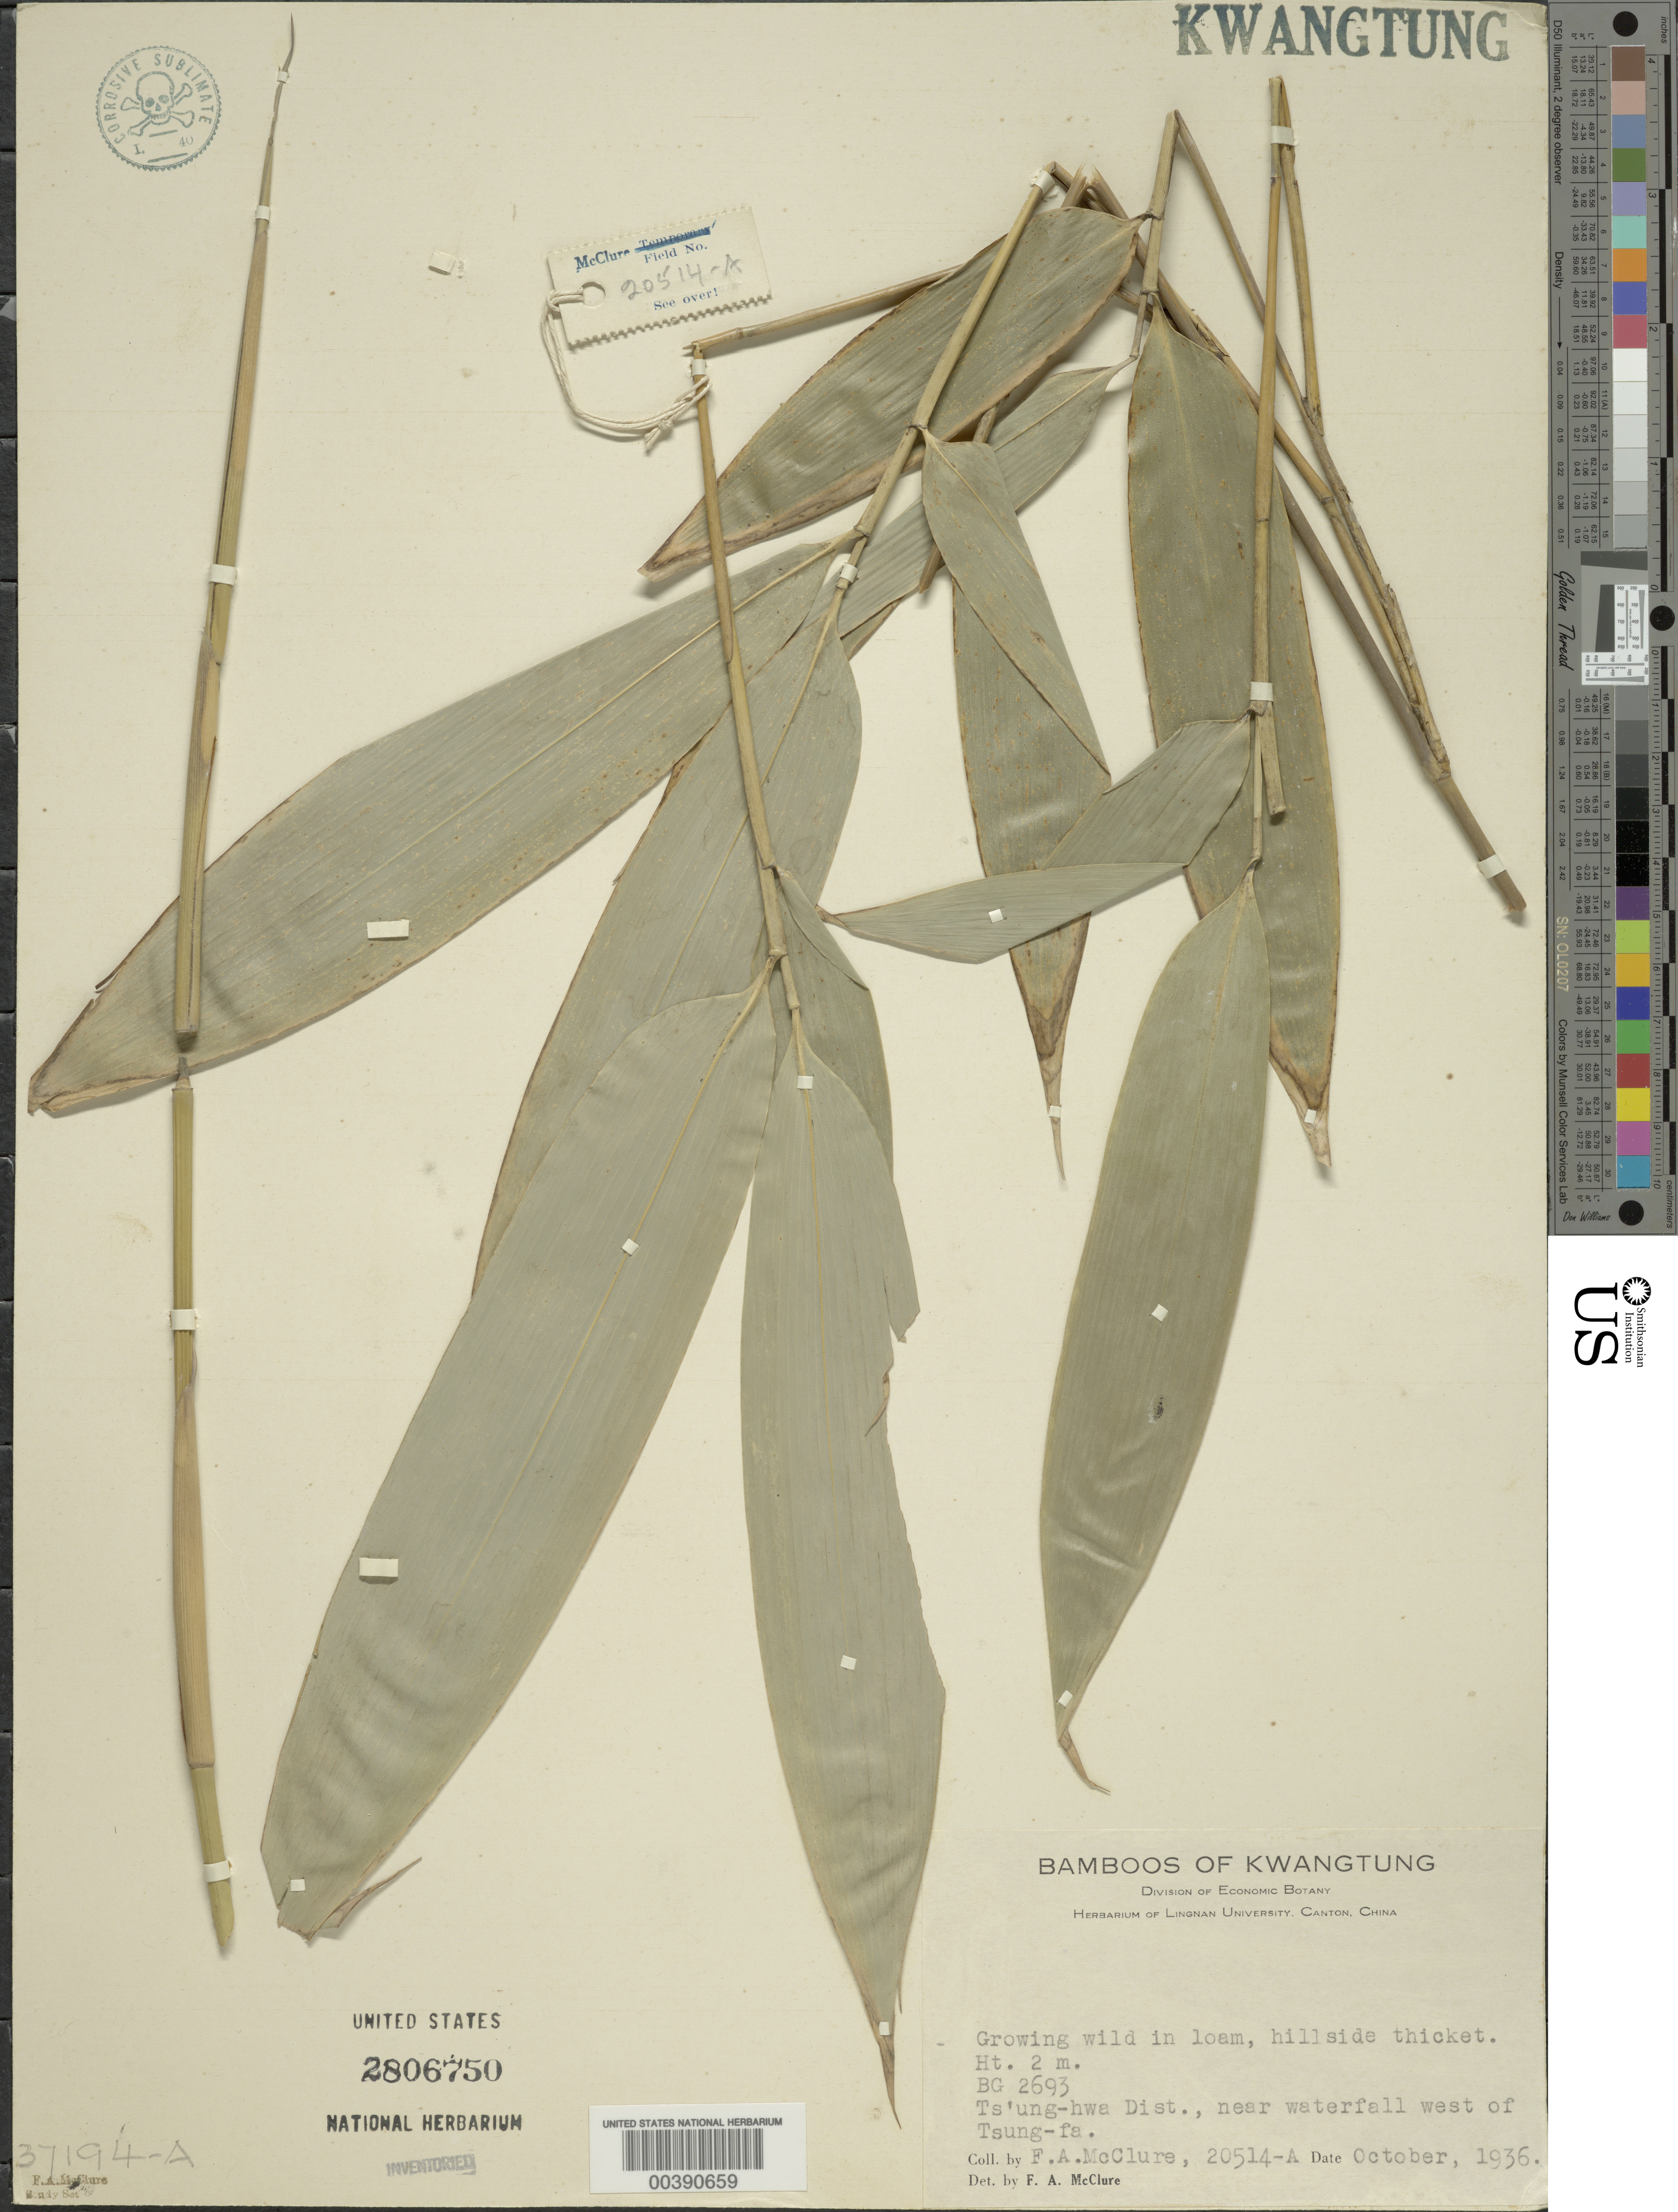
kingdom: Plantae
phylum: Tracheophyta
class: Liliopsida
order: Poales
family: Poaceae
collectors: F. A. McClure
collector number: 20514 A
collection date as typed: Oct 1936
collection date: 1936-10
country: China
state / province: Guangdong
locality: Ts'ung-hwa, tsung-fa (waterfall)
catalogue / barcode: US 2806750